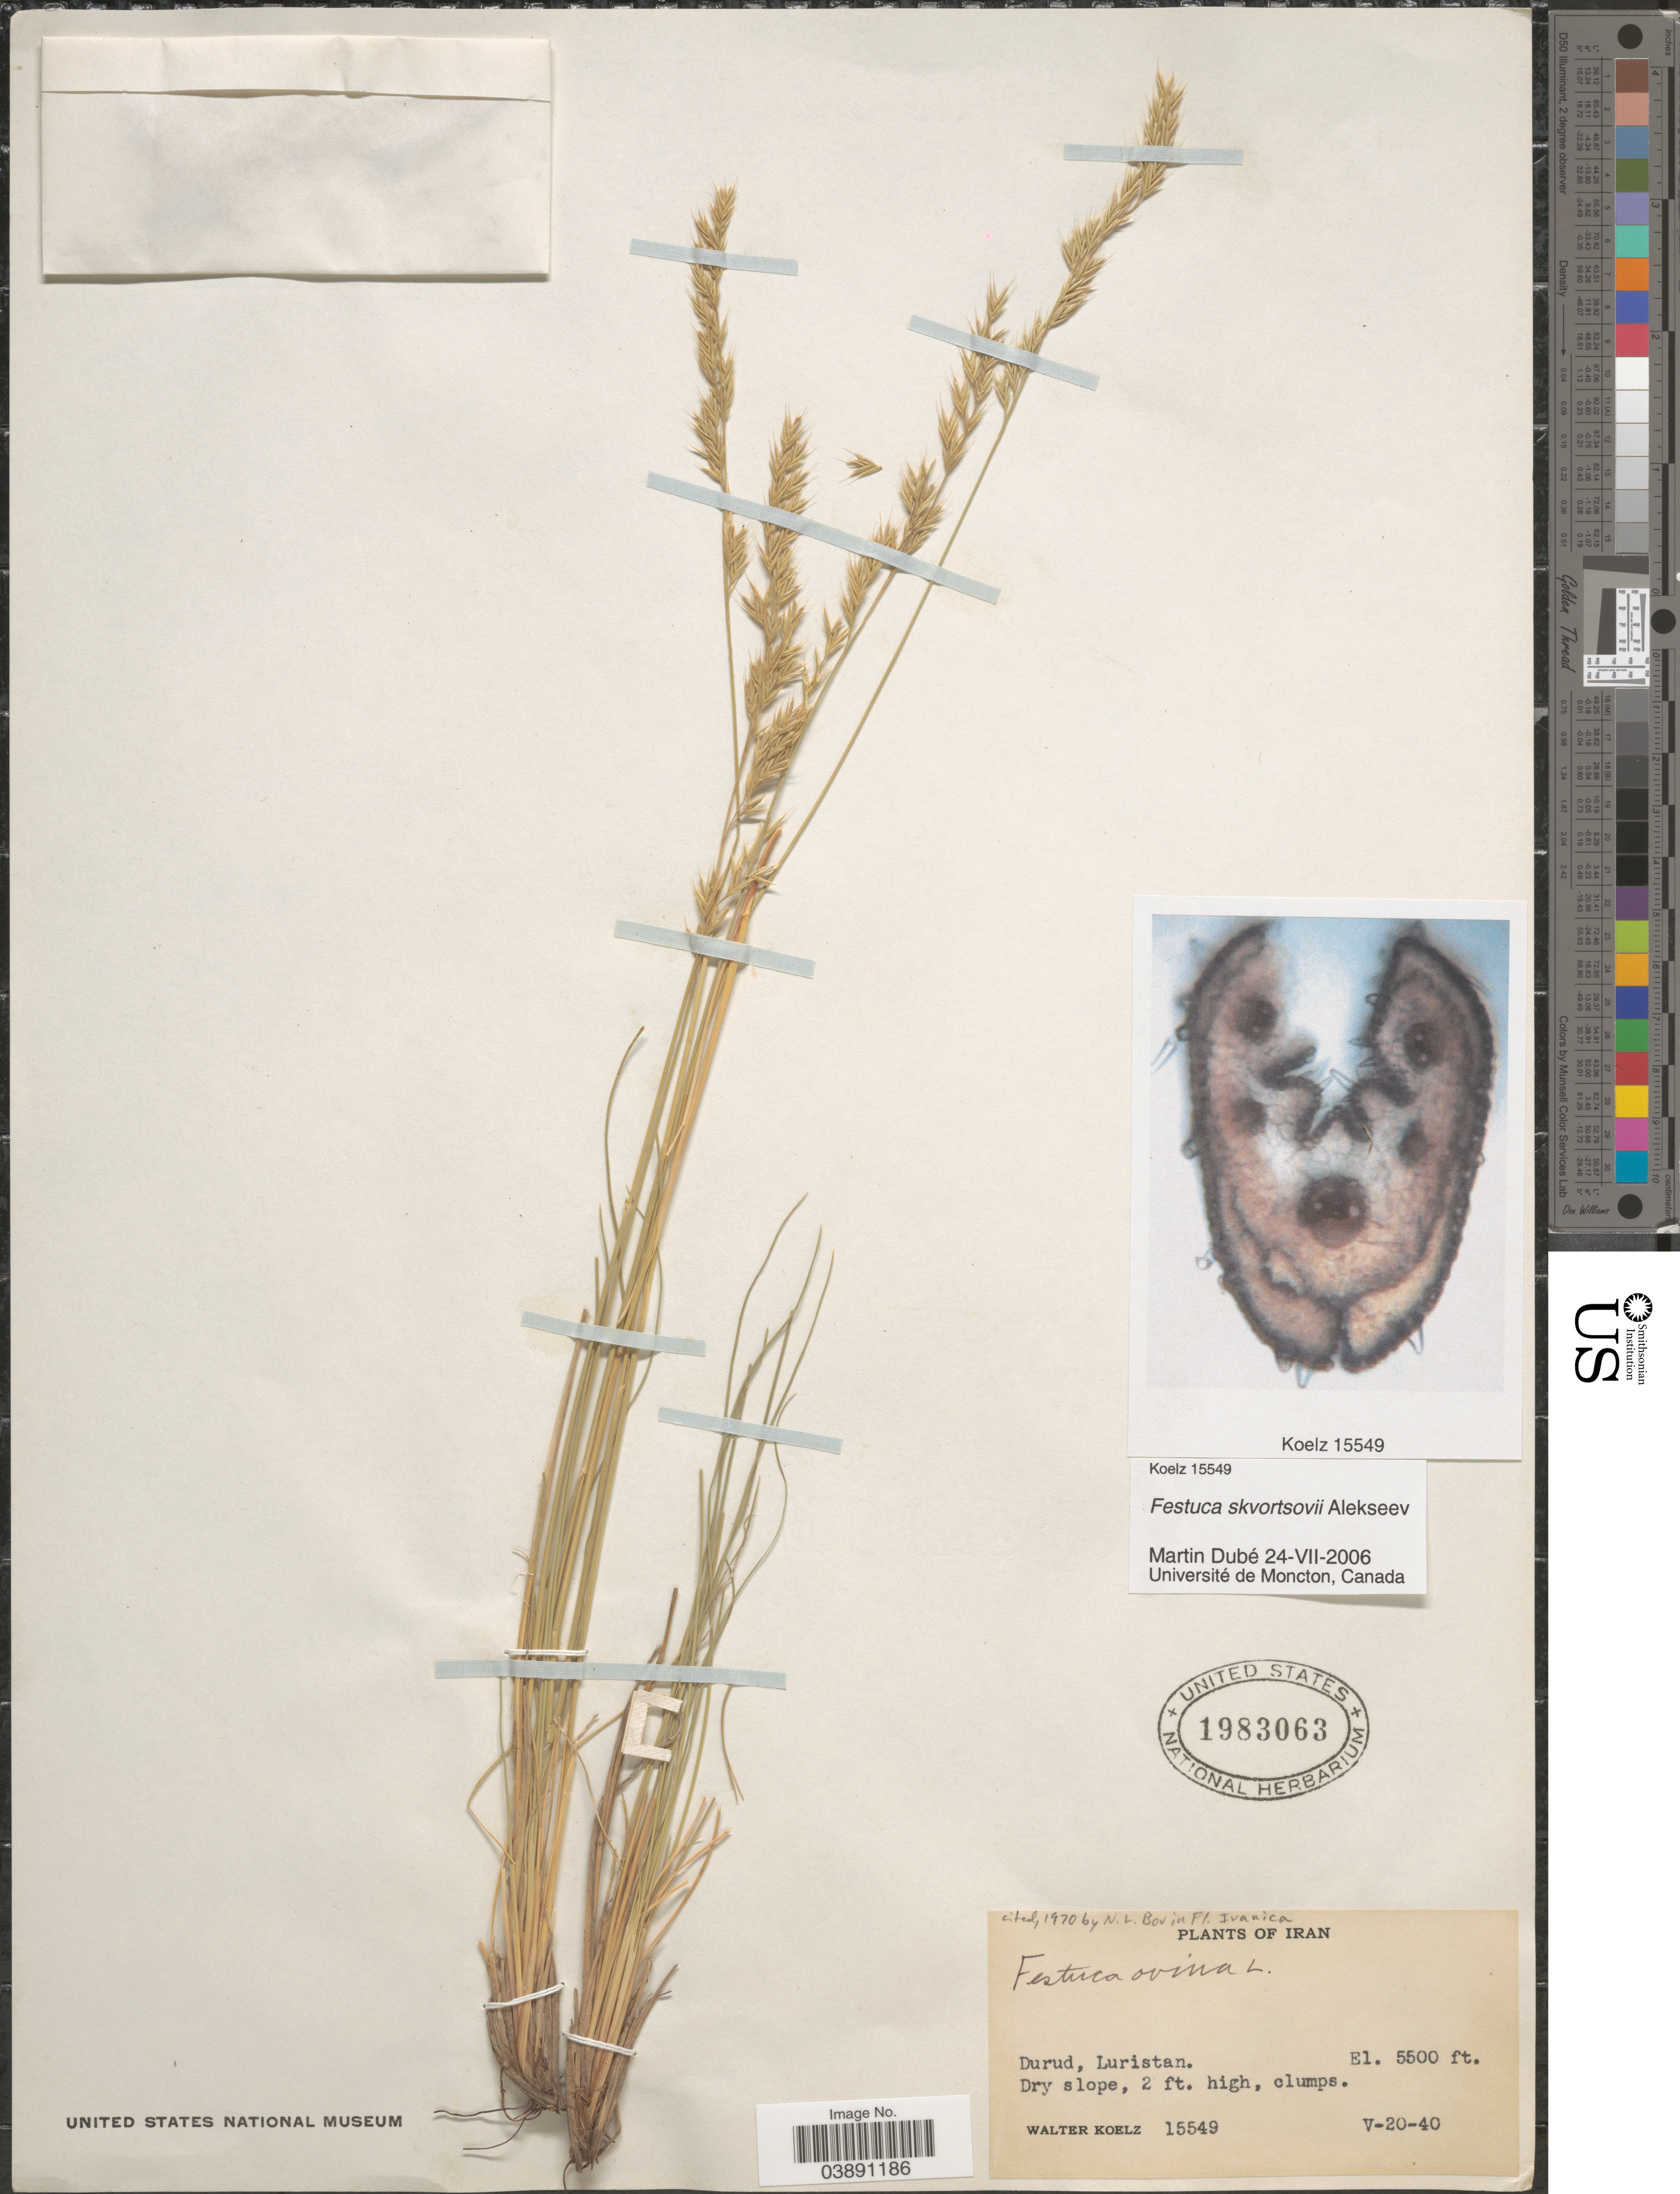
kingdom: Plantae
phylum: Tracheophyta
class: Liliopsida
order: Poales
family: Poaceae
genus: Festuca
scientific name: Festuca skvortsovii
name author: E.B. Alexeev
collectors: W. N. Koelz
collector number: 15549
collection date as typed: Transcribed d/m/y: 20/5/40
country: Iran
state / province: Lorestan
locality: Durud, Luristan.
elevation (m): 1676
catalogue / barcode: US 1983063